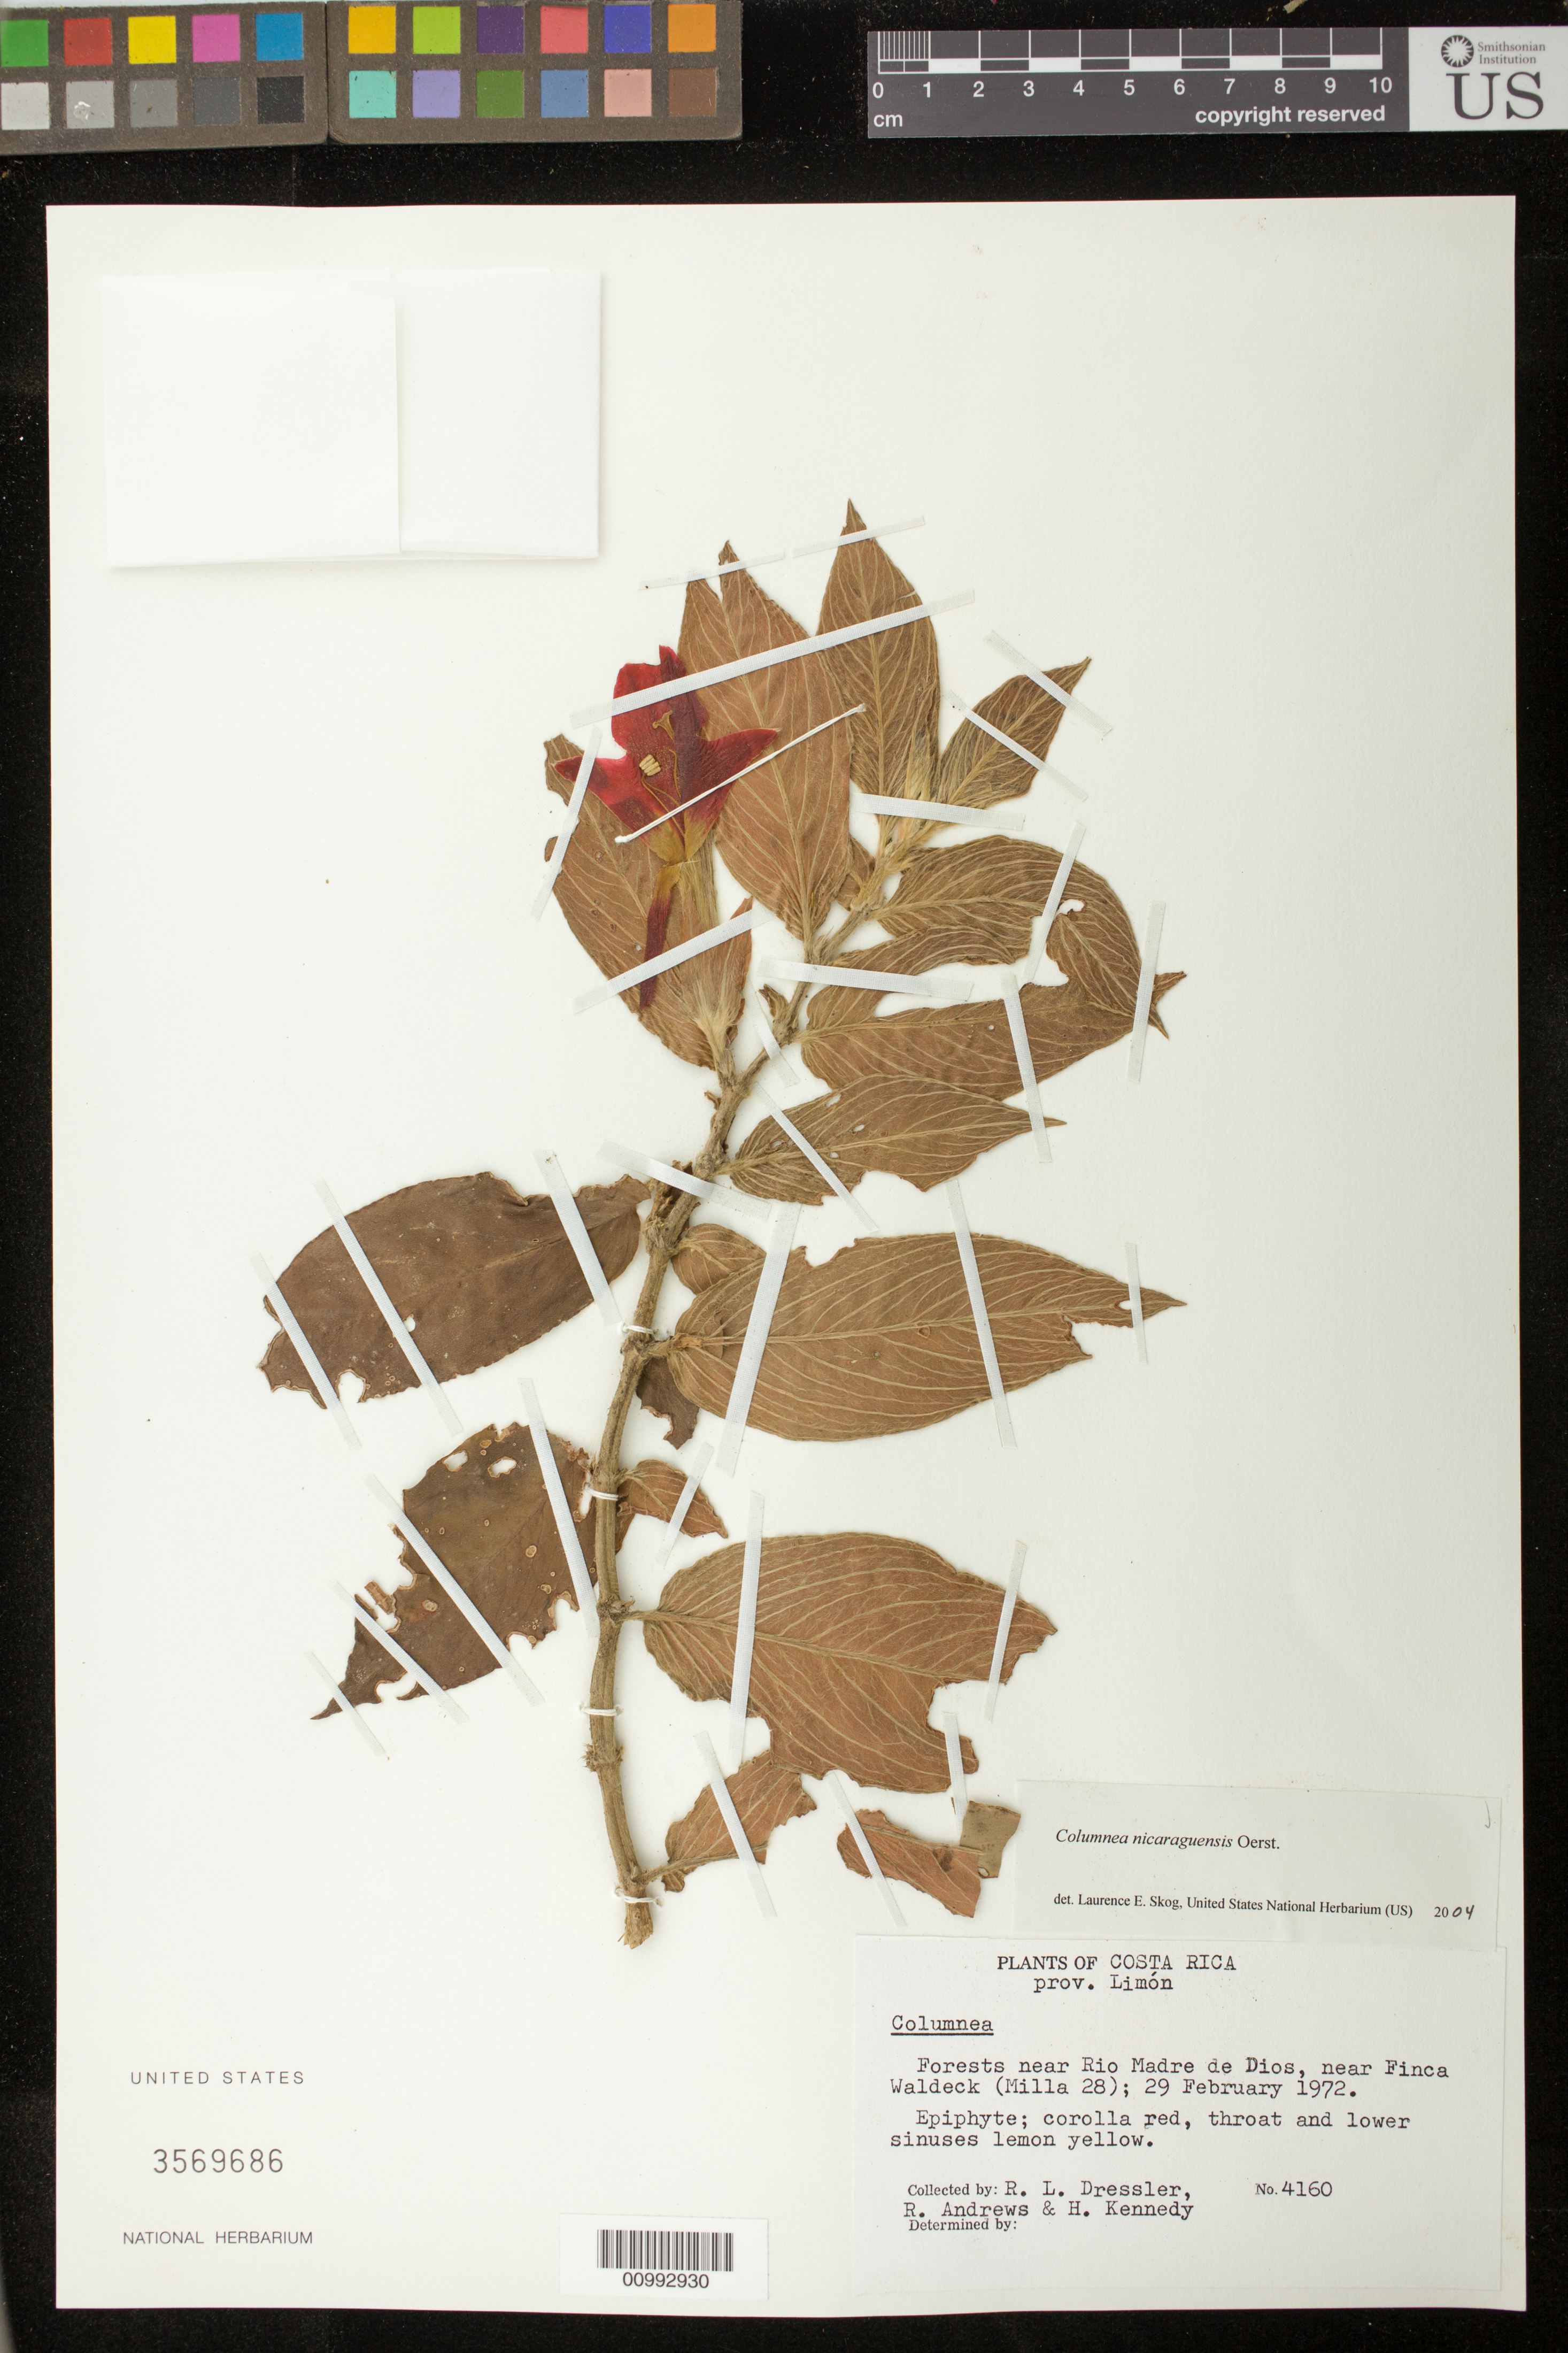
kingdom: Plantae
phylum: Tracheophyta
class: Magnoliopsida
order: Lamiales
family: Gesneriaceae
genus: Columnea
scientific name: Columnea nicaraguensis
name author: Oerst.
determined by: Skog, Laurence E.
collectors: R. Dressler, R. Andrews & H. Kennedy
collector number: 4160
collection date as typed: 29 Feb 1972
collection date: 1972-02-29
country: Costa Rica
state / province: Limón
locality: Forests near Rio madre de Dios, near Finca Waldeck (Milla 28)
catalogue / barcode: US 3569686